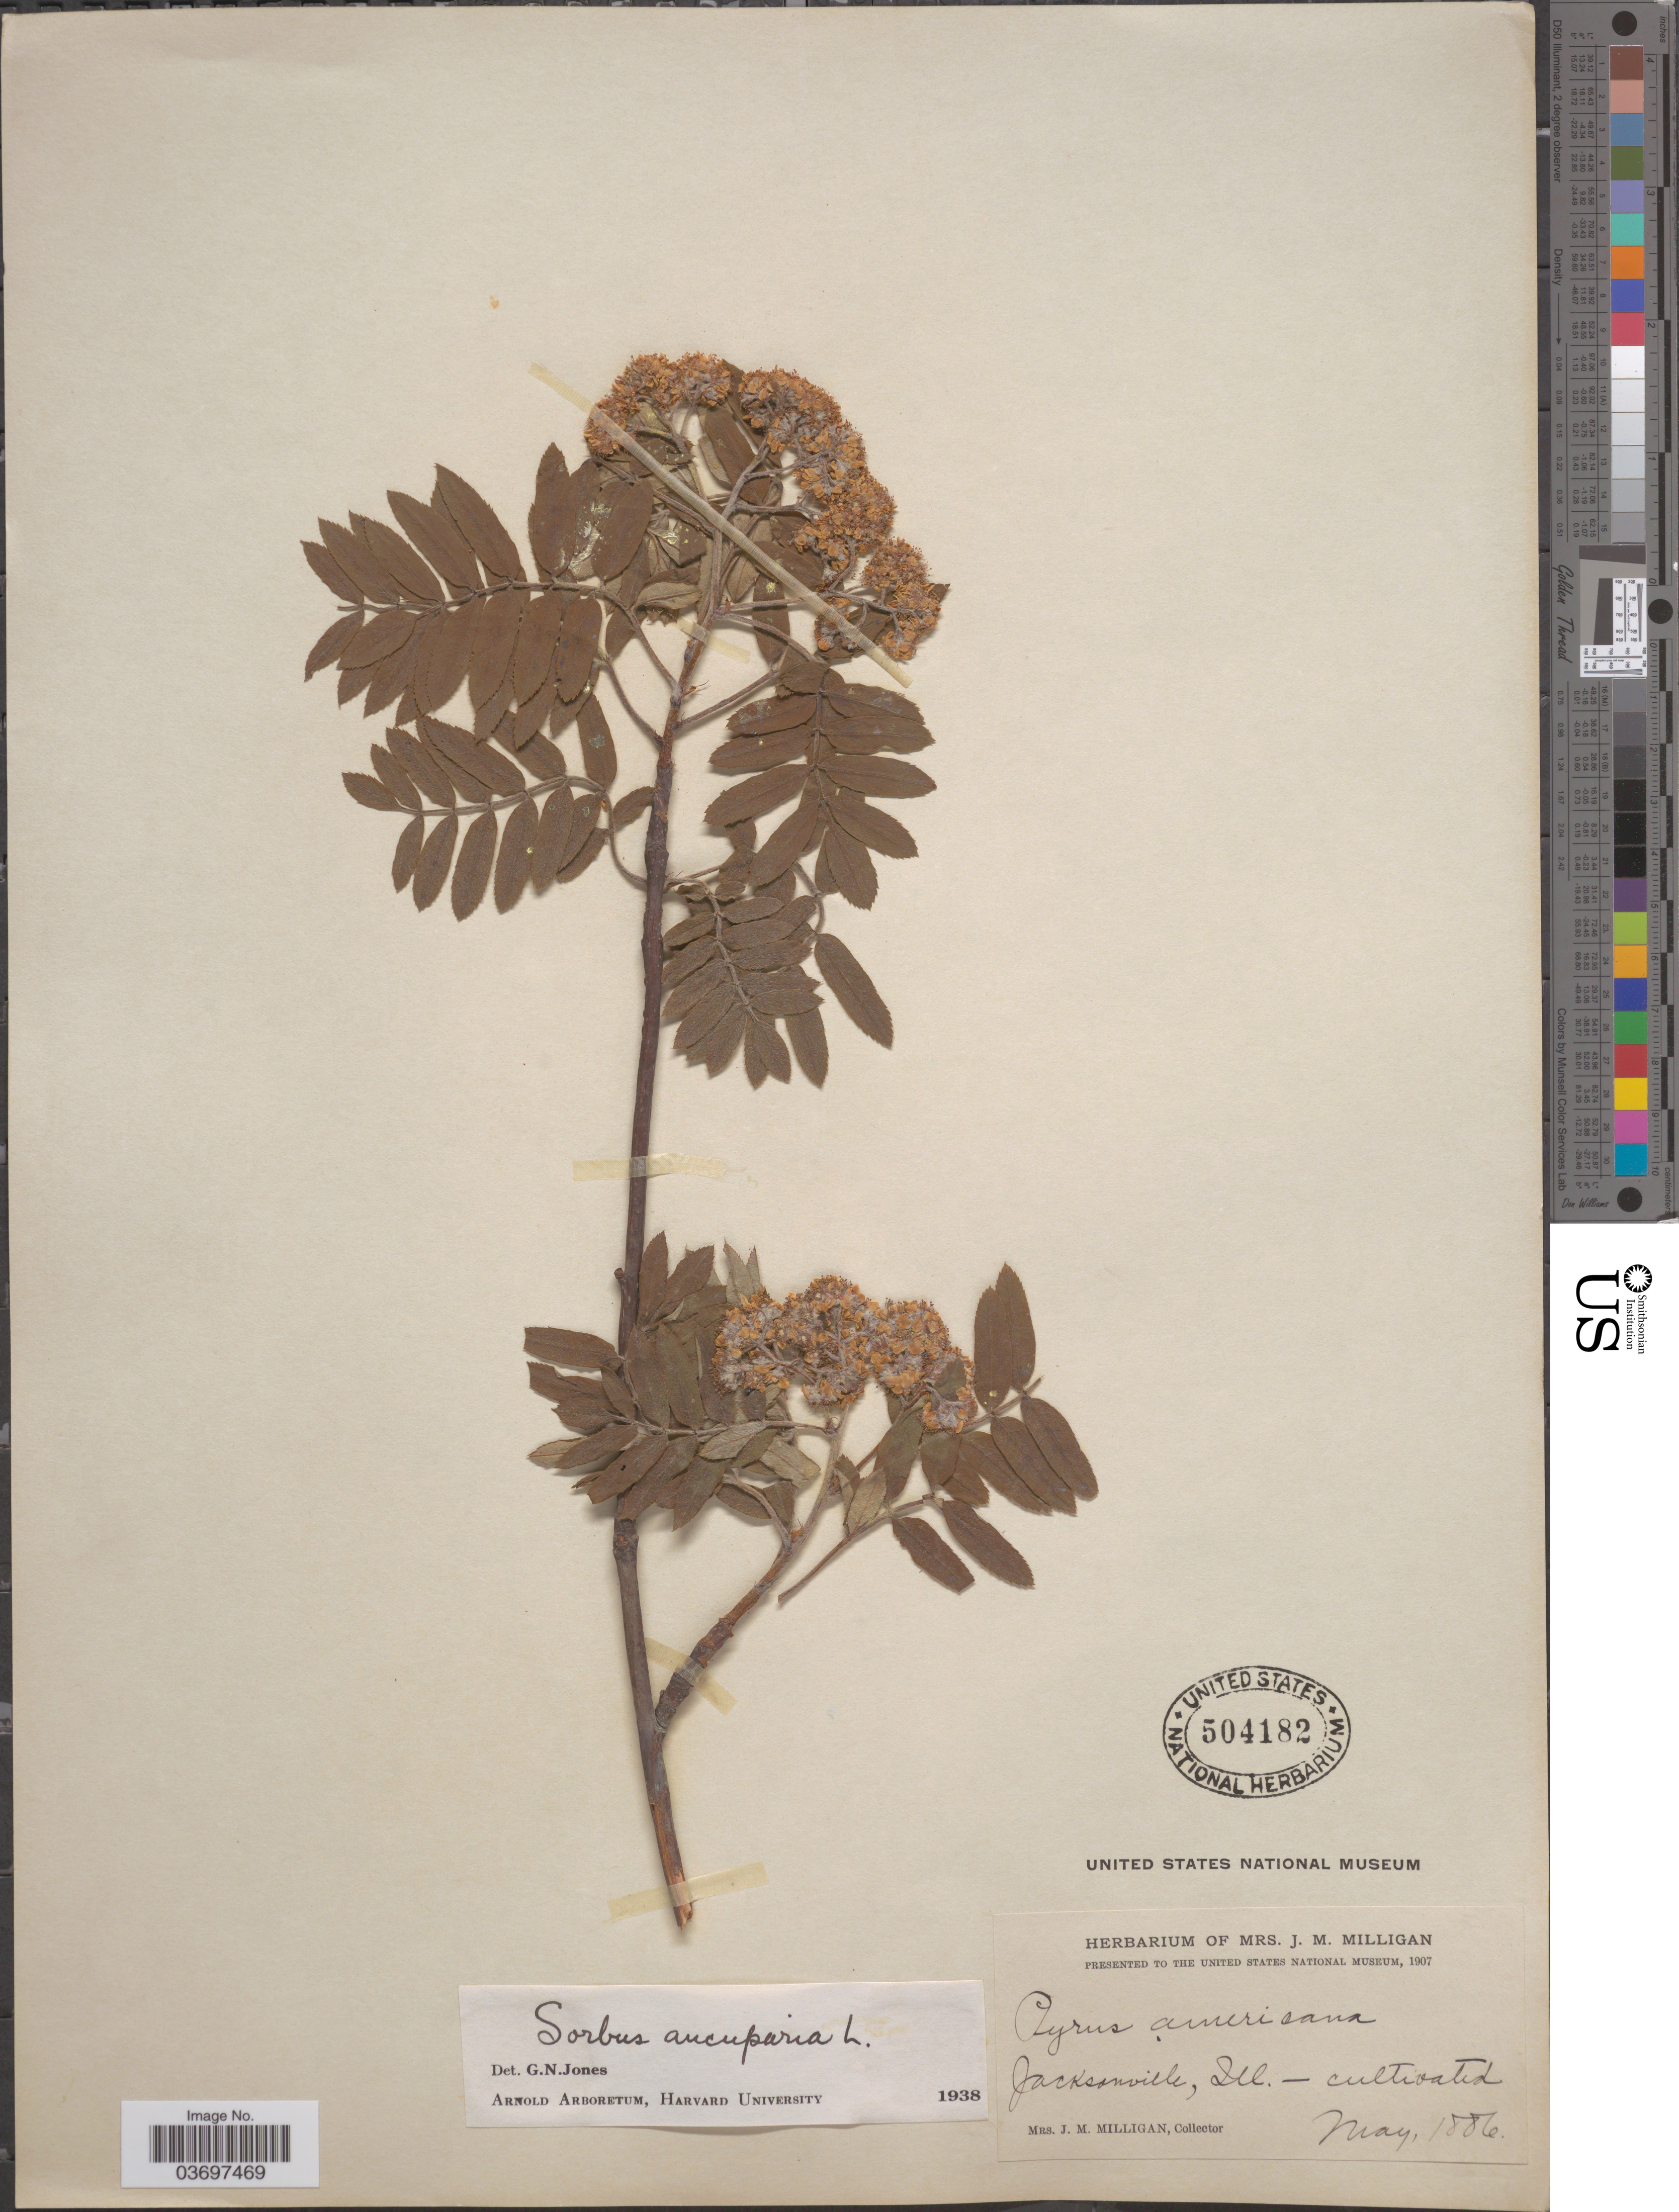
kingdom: Plantae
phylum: Tracheophyta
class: Magnoliopsida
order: Rosales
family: Rosaceae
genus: Sorbus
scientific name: Sorbus aucuparia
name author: L.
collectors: J. Milligan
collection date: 1886-05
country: United States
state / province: Illinois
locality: Jacksonville.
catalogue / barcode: US 504182